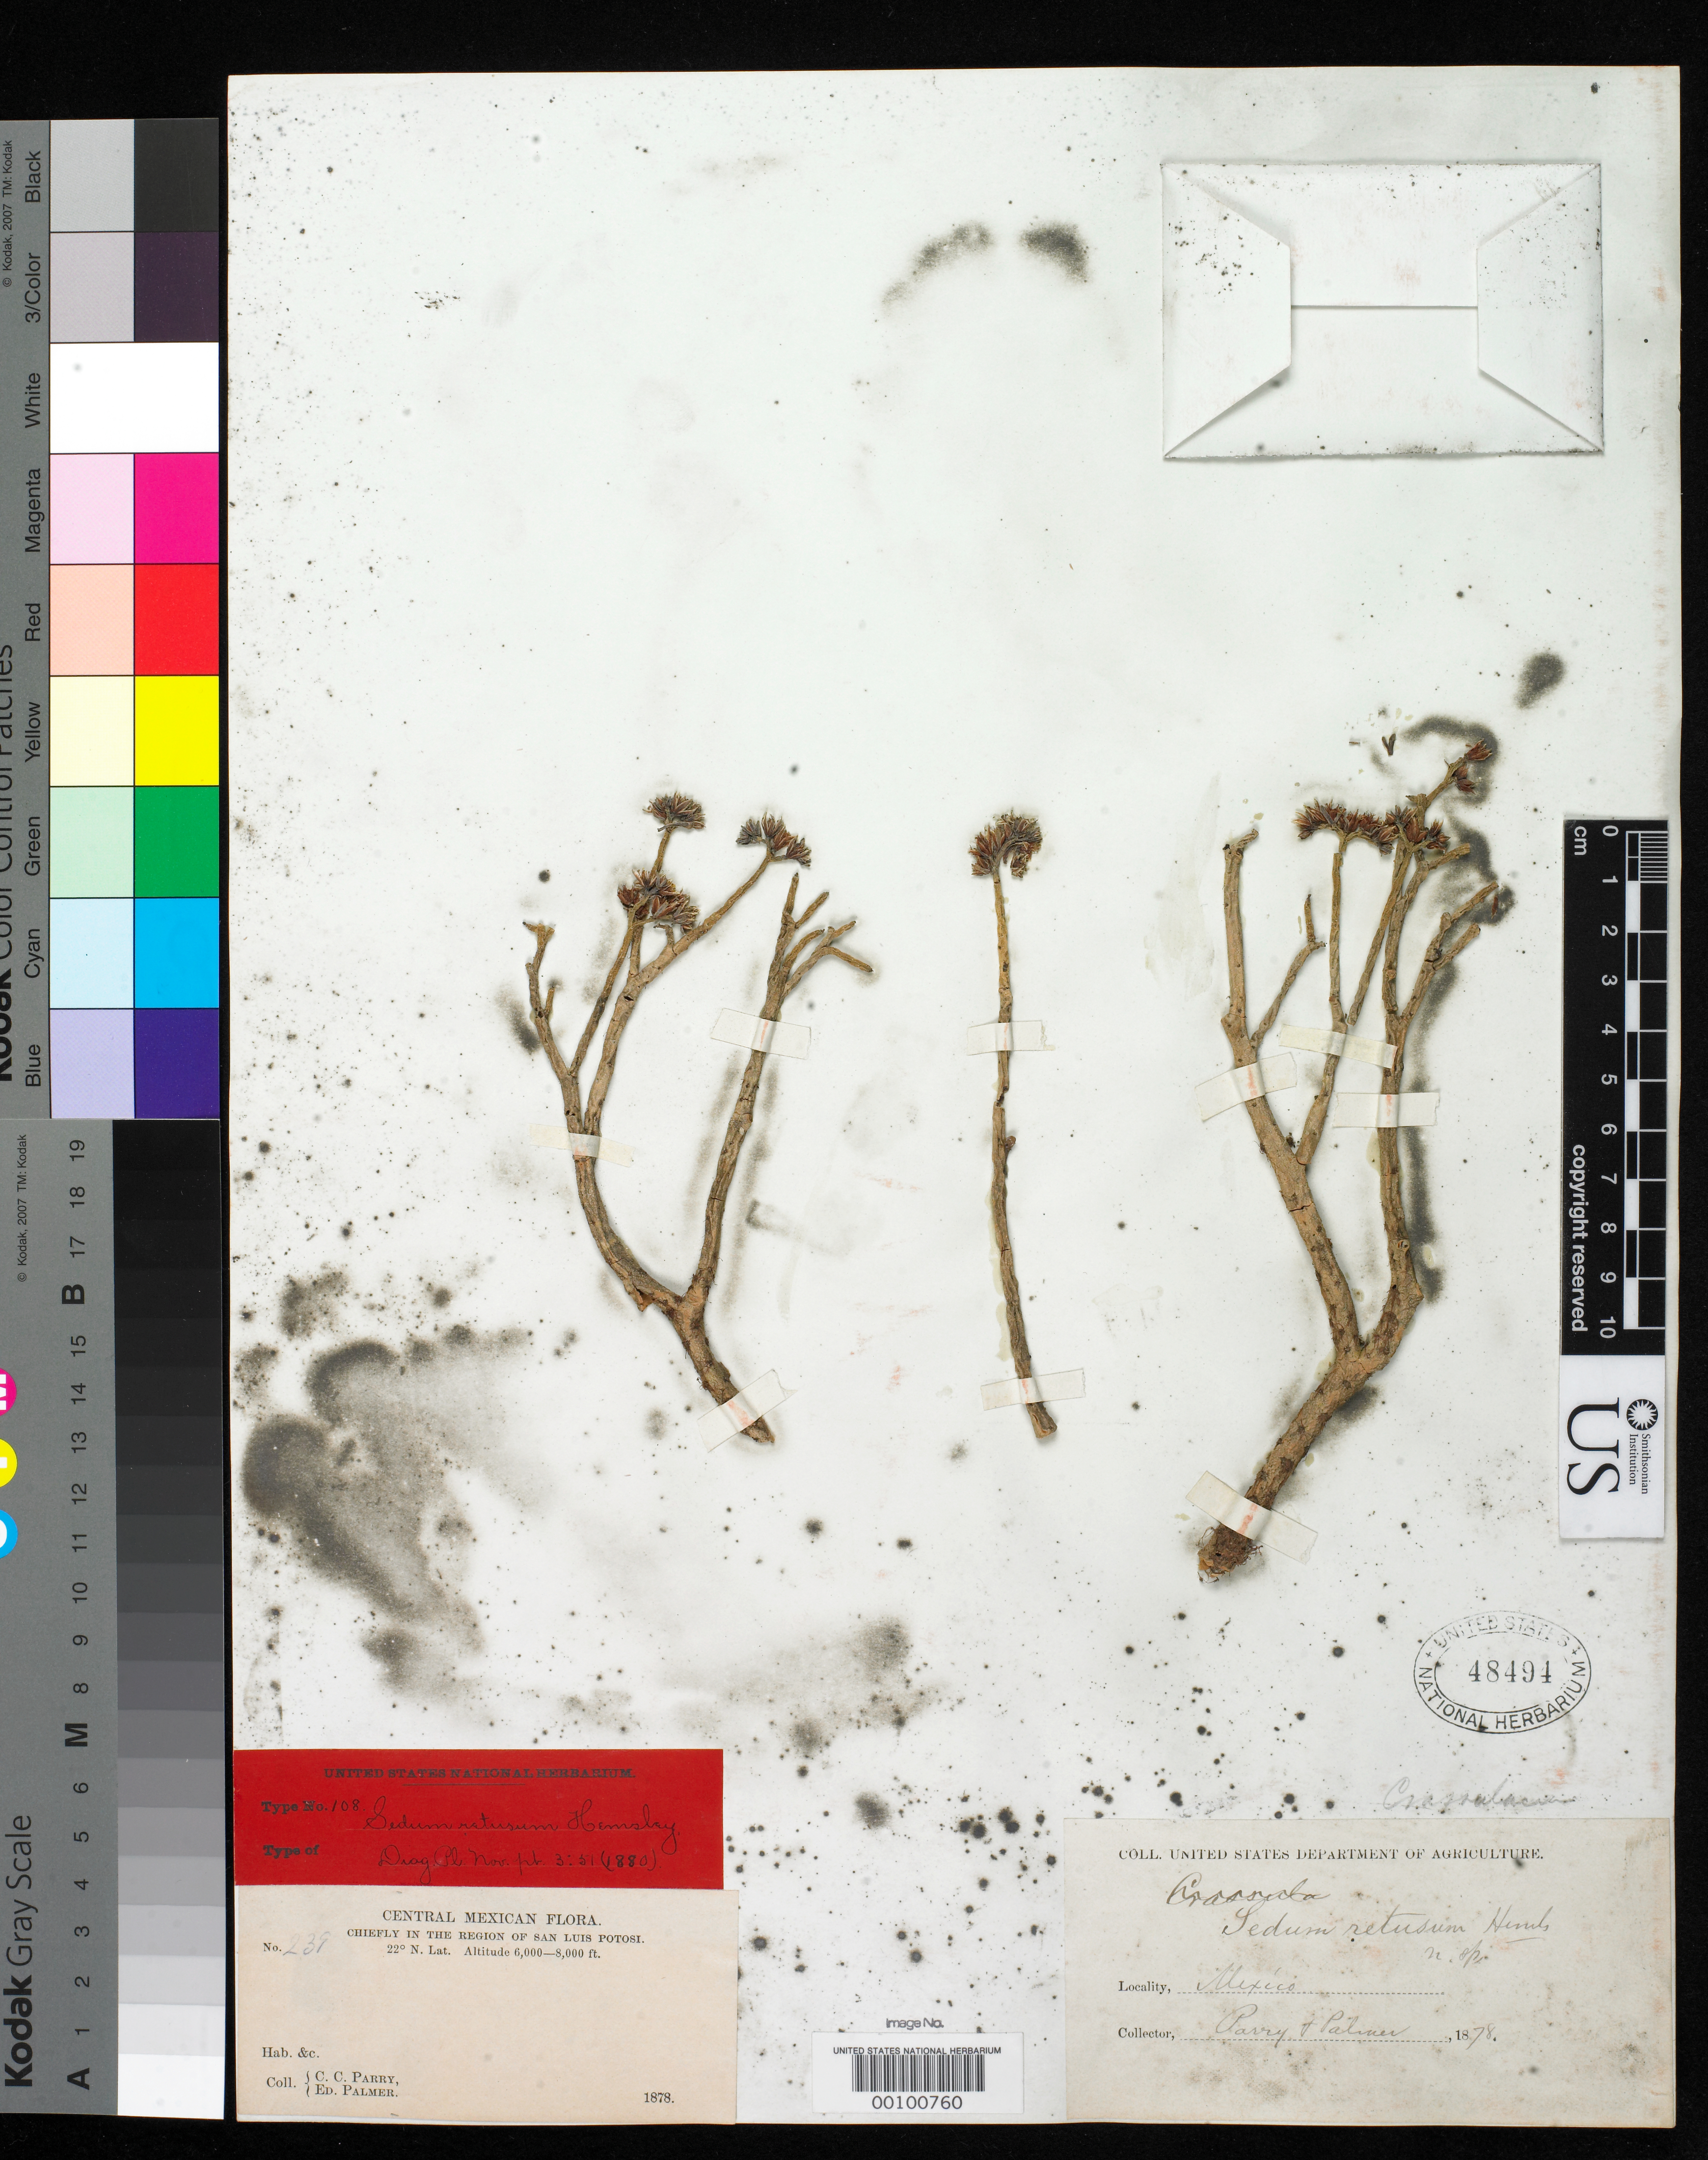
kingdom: Plantae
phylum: Tracheophyta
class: Magnoliopsida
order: Saxifragales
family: Crassulaceae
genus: Sedum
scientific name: Sedum retusum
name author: Hemsl.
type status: Isotype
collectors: C. C. Parry & E. Palmer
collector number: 239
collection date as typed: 1878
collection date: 1878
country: Mexico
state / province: San Luis Potosi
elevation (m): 1829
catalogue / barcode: US 48494